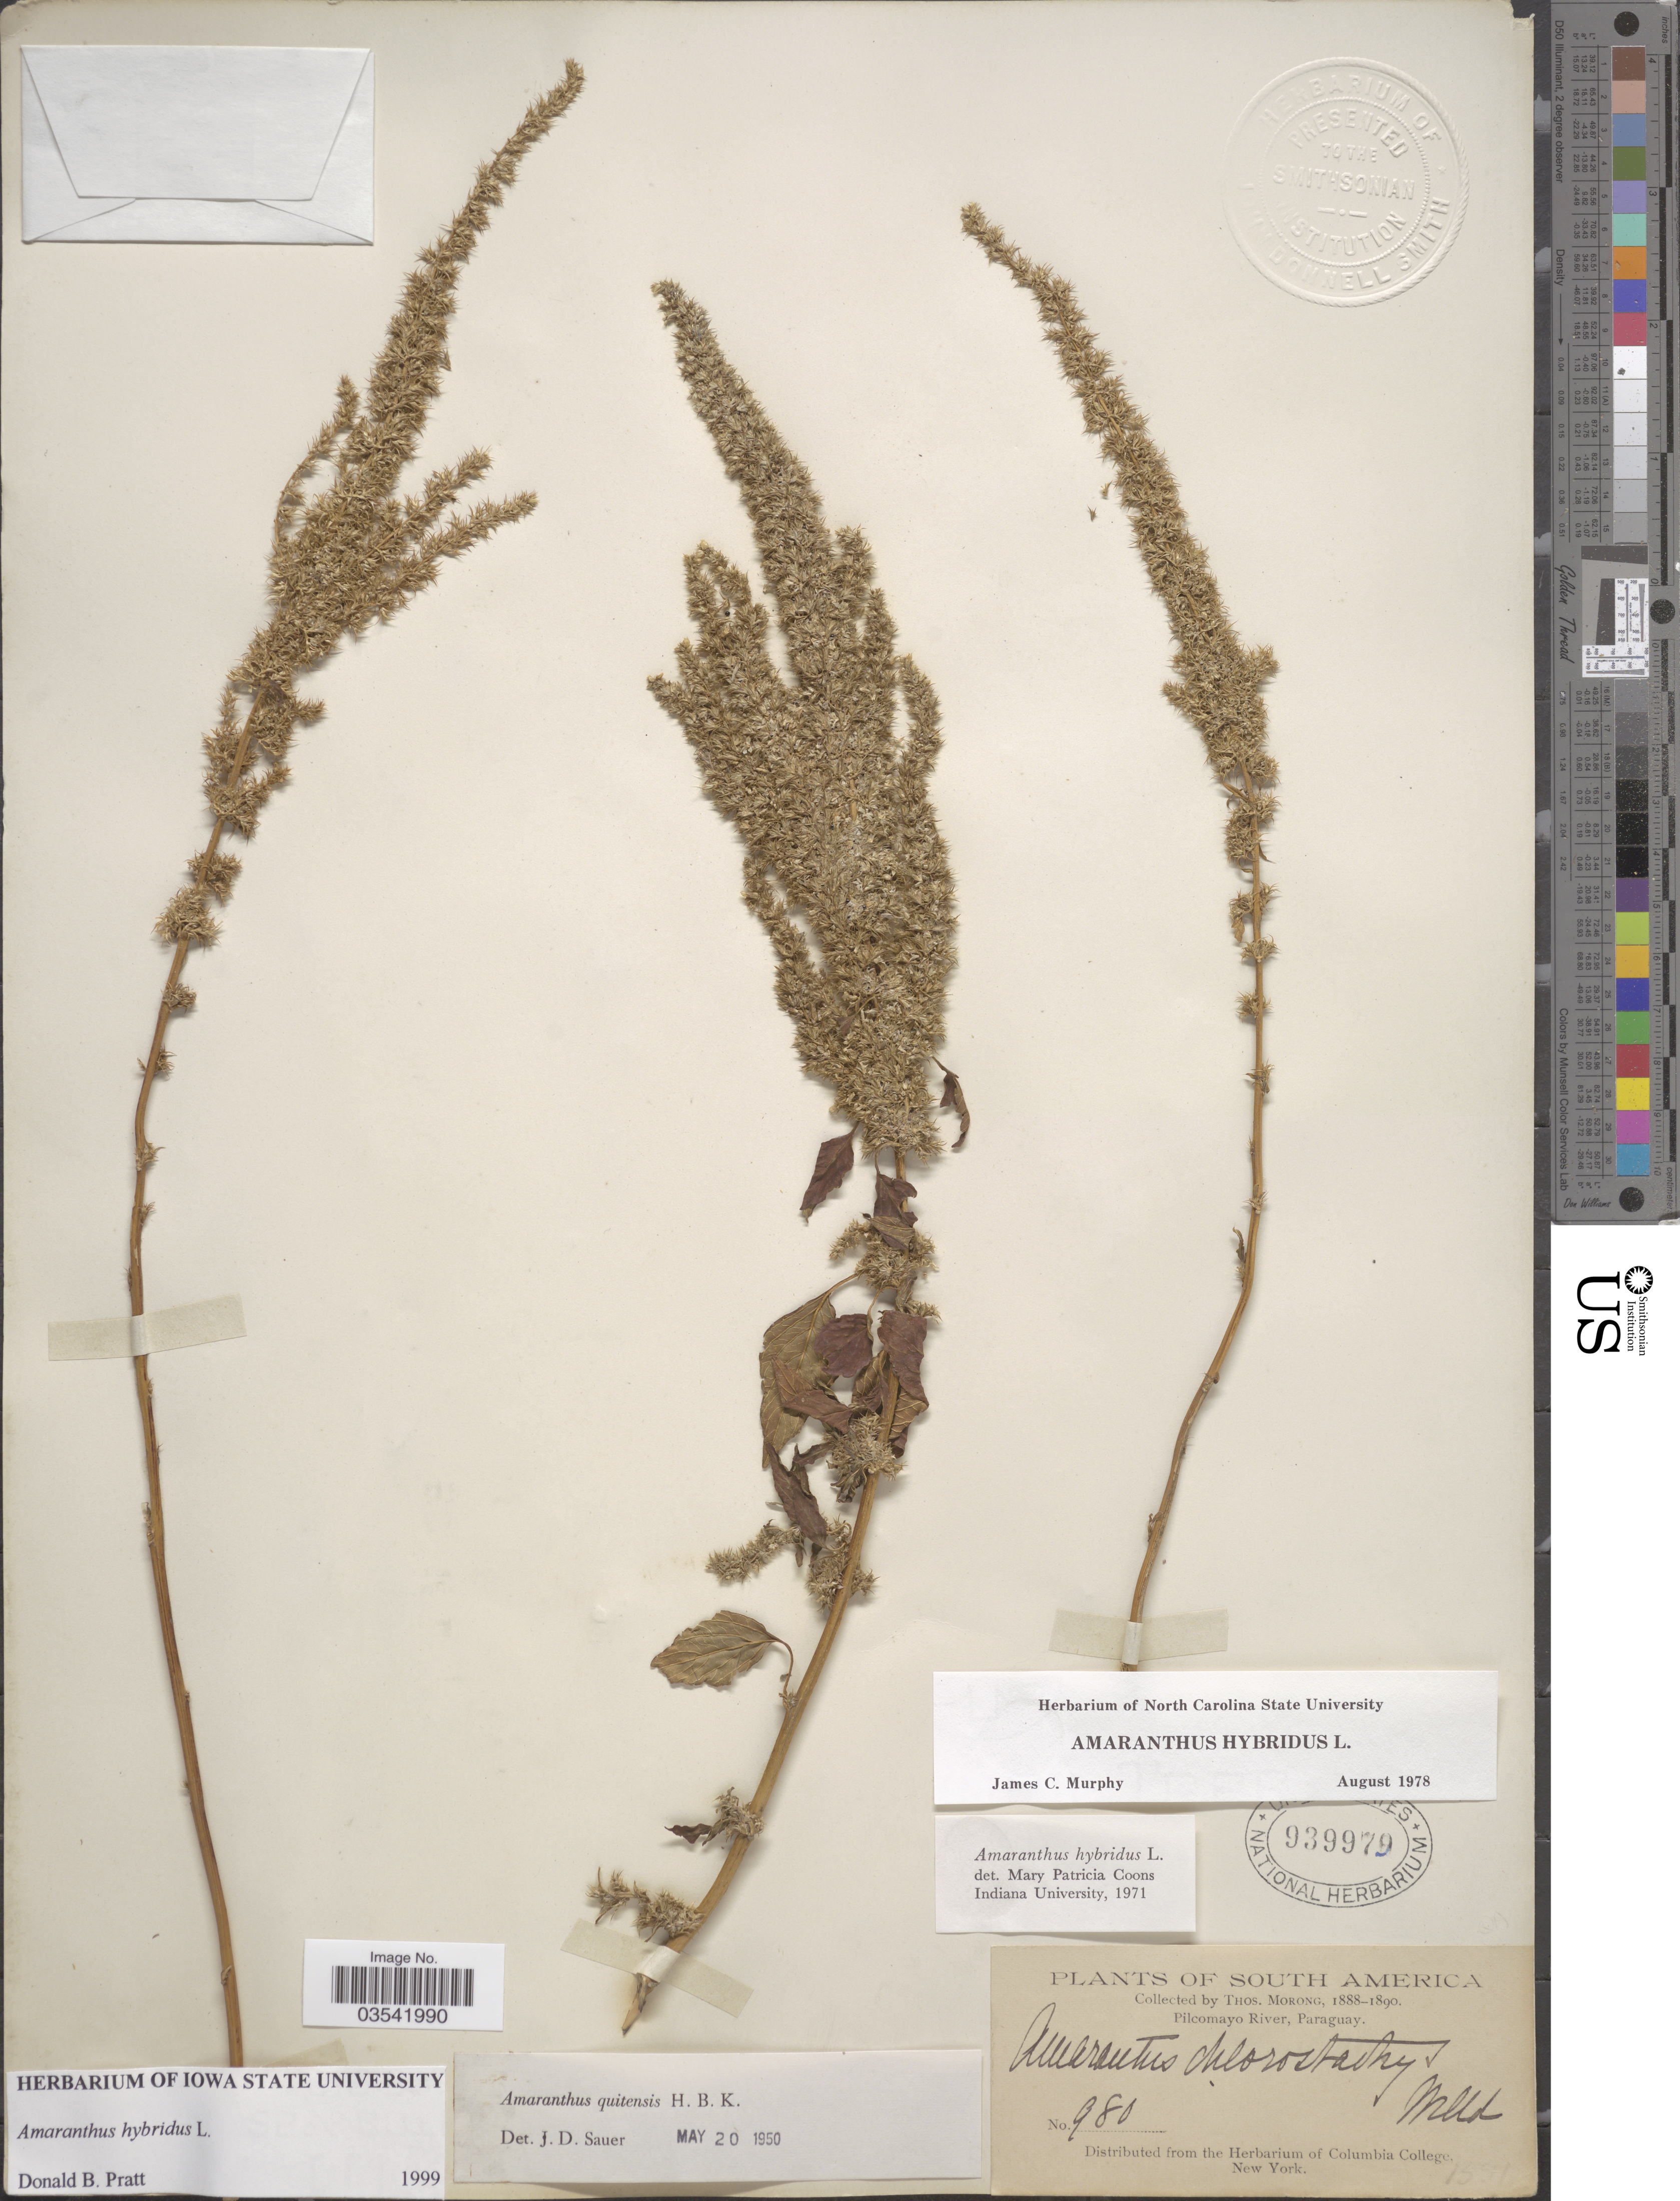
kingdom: Plantae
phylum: Tracheophyta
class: Magnoliopsida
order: Caryophyllales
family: Amaranthaceae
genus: Amaranthus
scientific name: Amaranthus hybridus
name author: L.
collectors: ex herb. T. Morong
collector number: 980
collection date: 1888/1890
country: Paraguay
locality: Pilcomayo River.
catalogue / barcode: US 939979